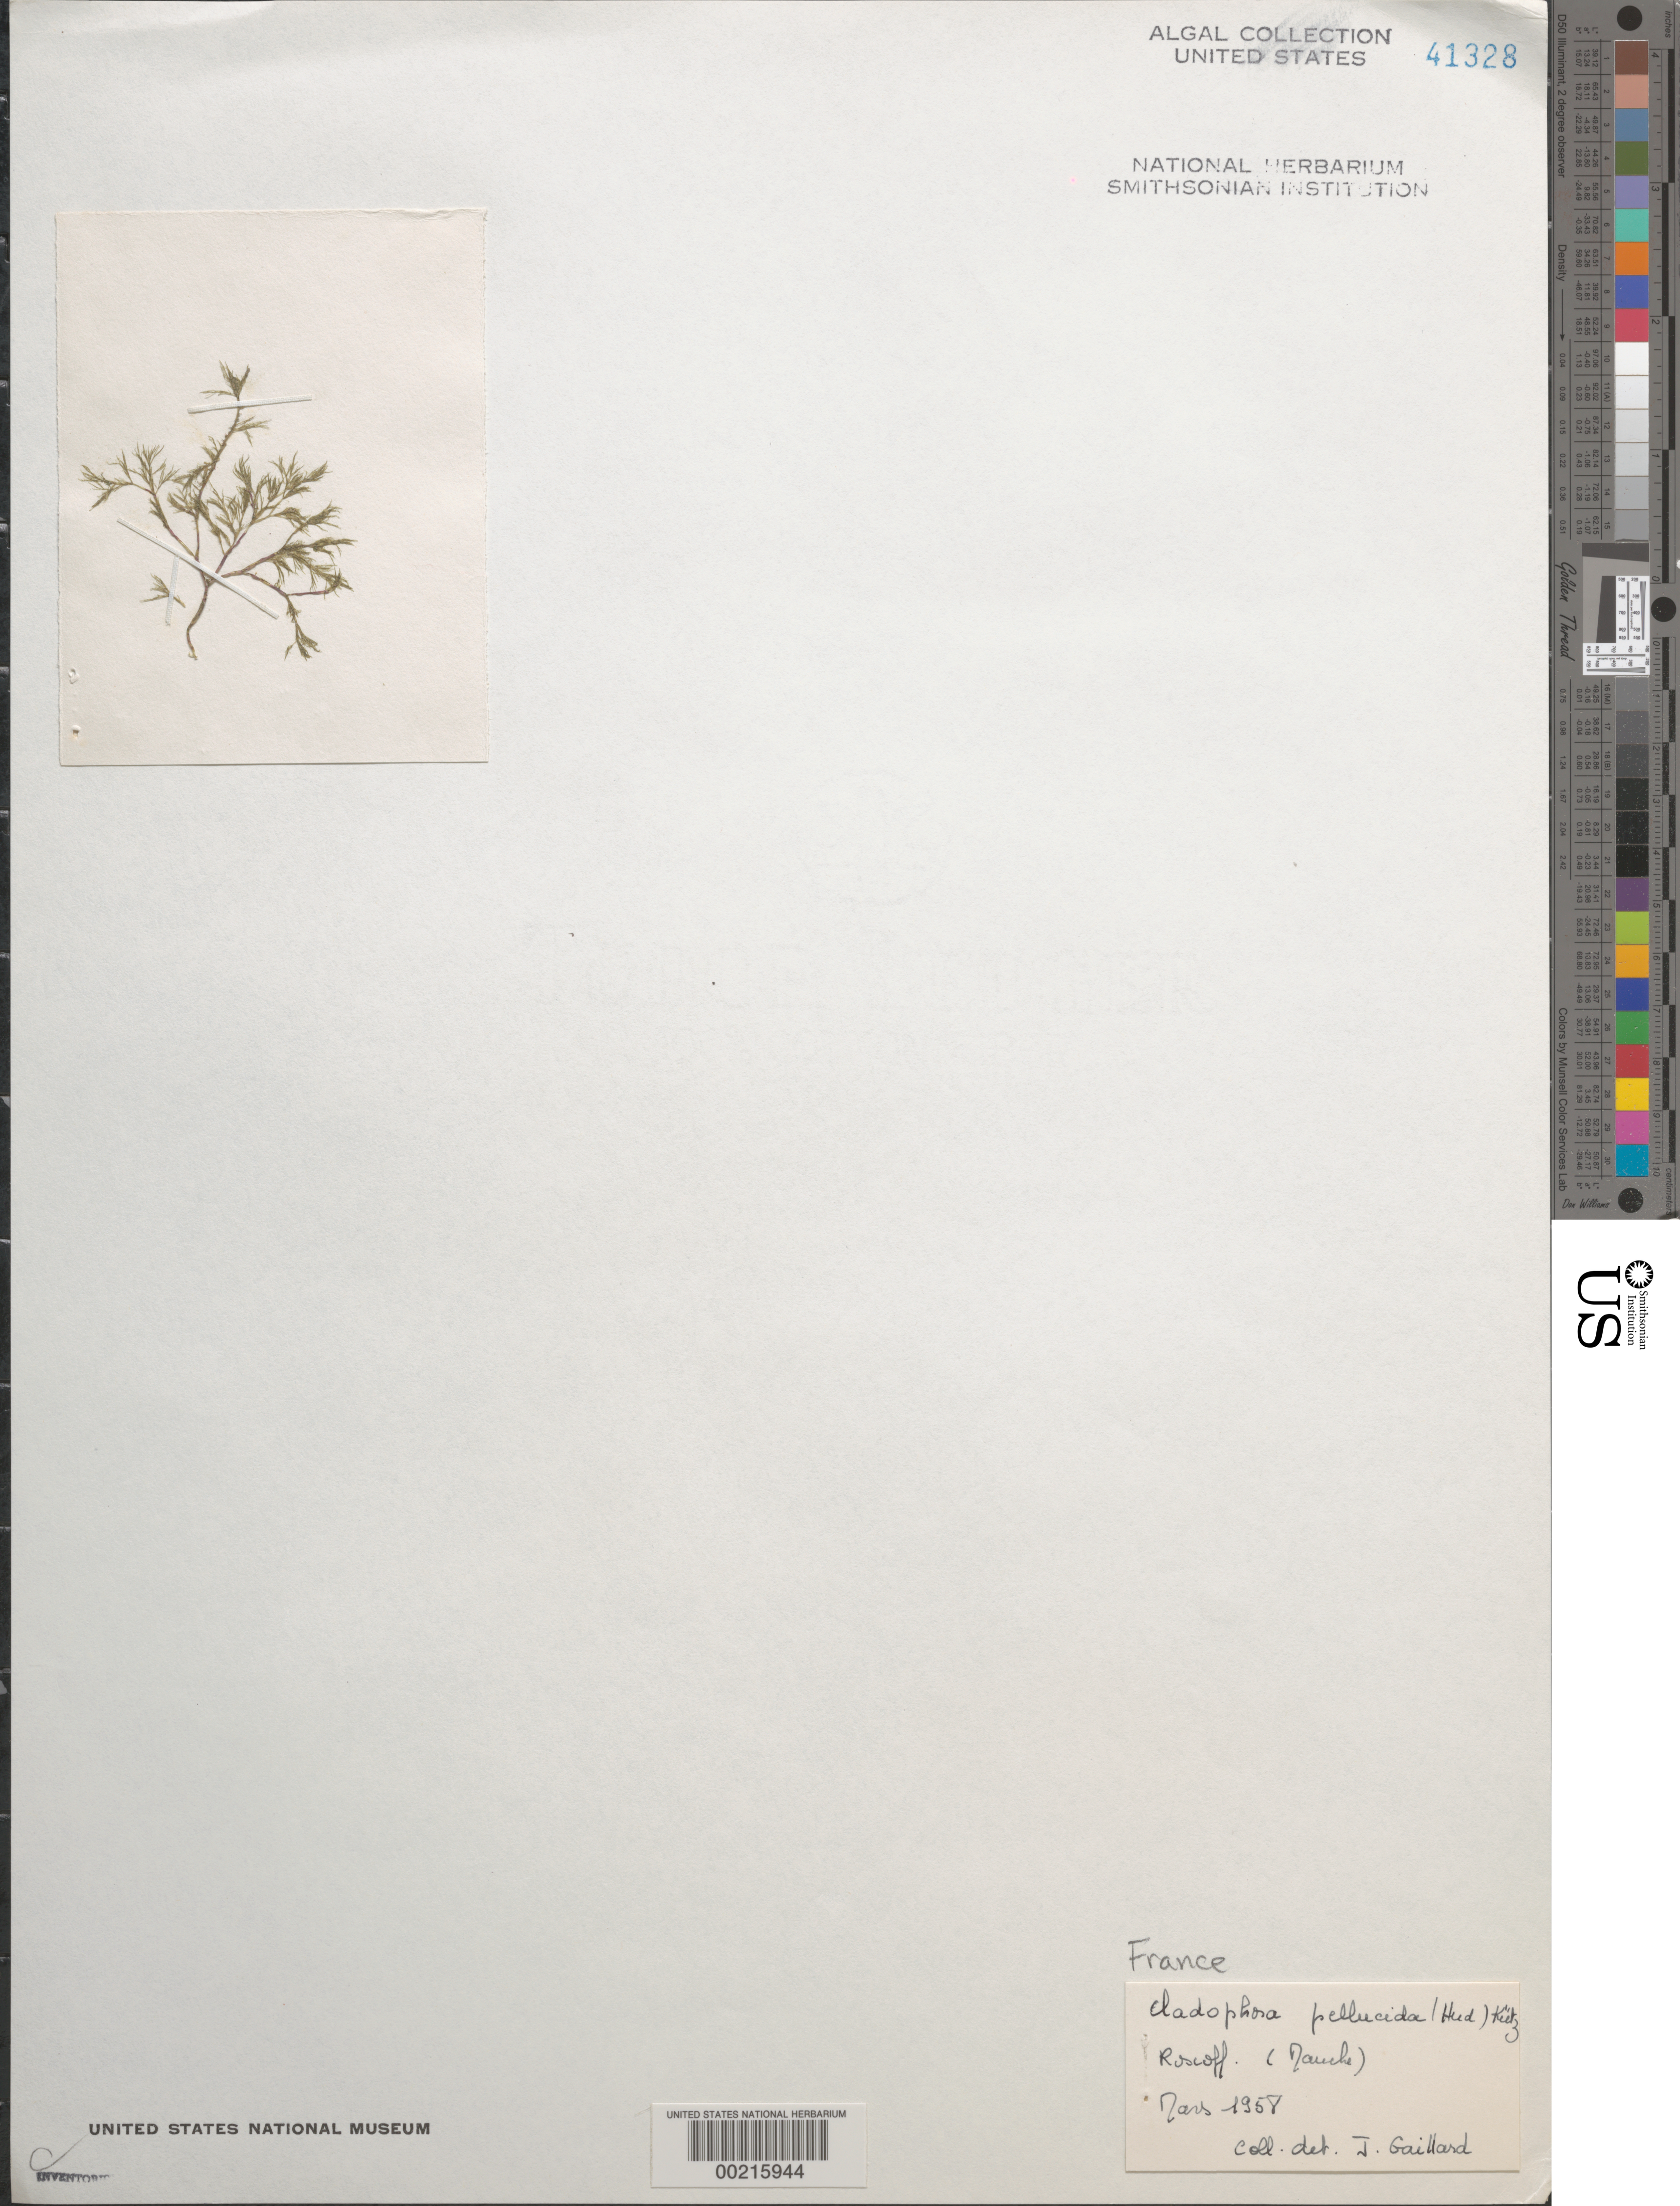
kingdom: Plantae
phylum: Chlorophyta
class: Ulvophyceae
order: Cladophorales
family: Cladophoraceae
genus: Lychaete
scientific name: Lychaete pellucida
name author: (Hudson) M.J. Wynne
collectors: J. Gaillard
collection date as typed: Mar 1958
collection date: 1958-03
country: France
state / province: Normandie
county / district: Manche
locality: Roscoff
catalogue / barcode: US 41328